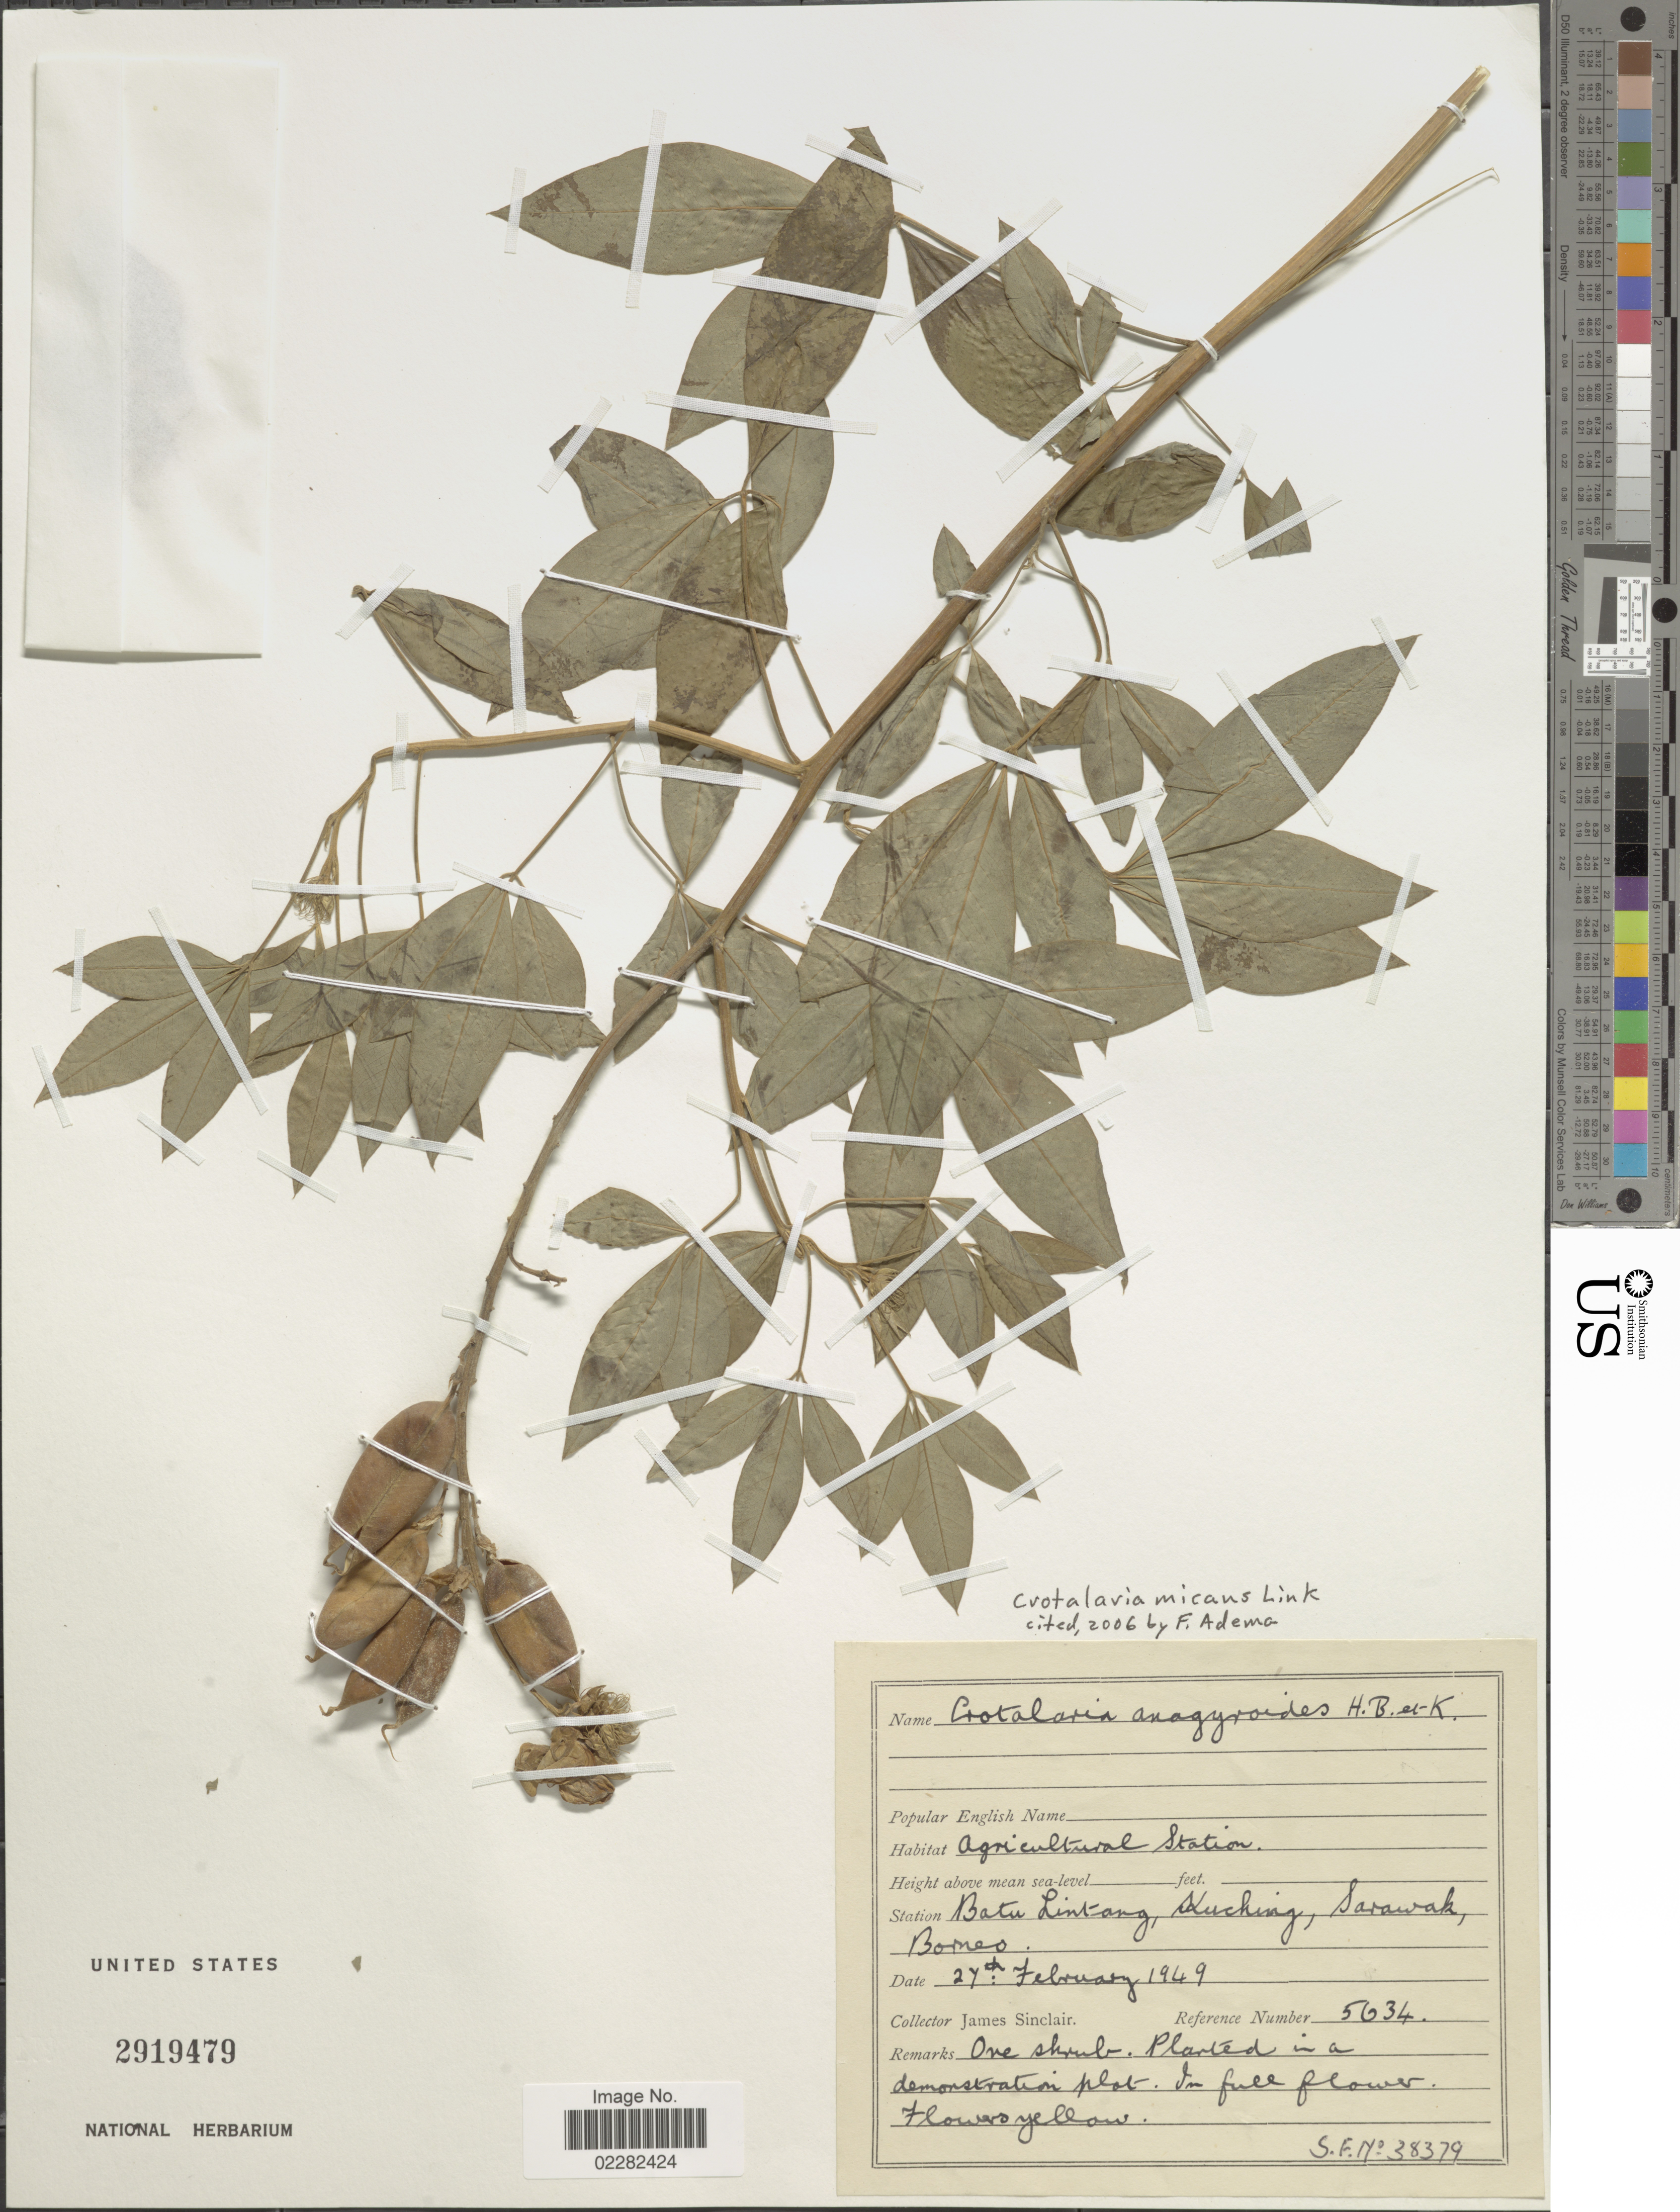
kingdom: Plantae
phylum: Tracheophyta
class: Magnoliopsida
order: Fabales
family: Fabaceae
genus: Crotalaria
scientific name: Crotalaria micans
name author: Link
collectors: J. Sinclair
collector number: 5634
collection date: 1949-02-27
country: Malaysia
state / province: Sarawak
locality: Betu Lintang, Kuching, Borneo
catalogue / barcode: US 2919479